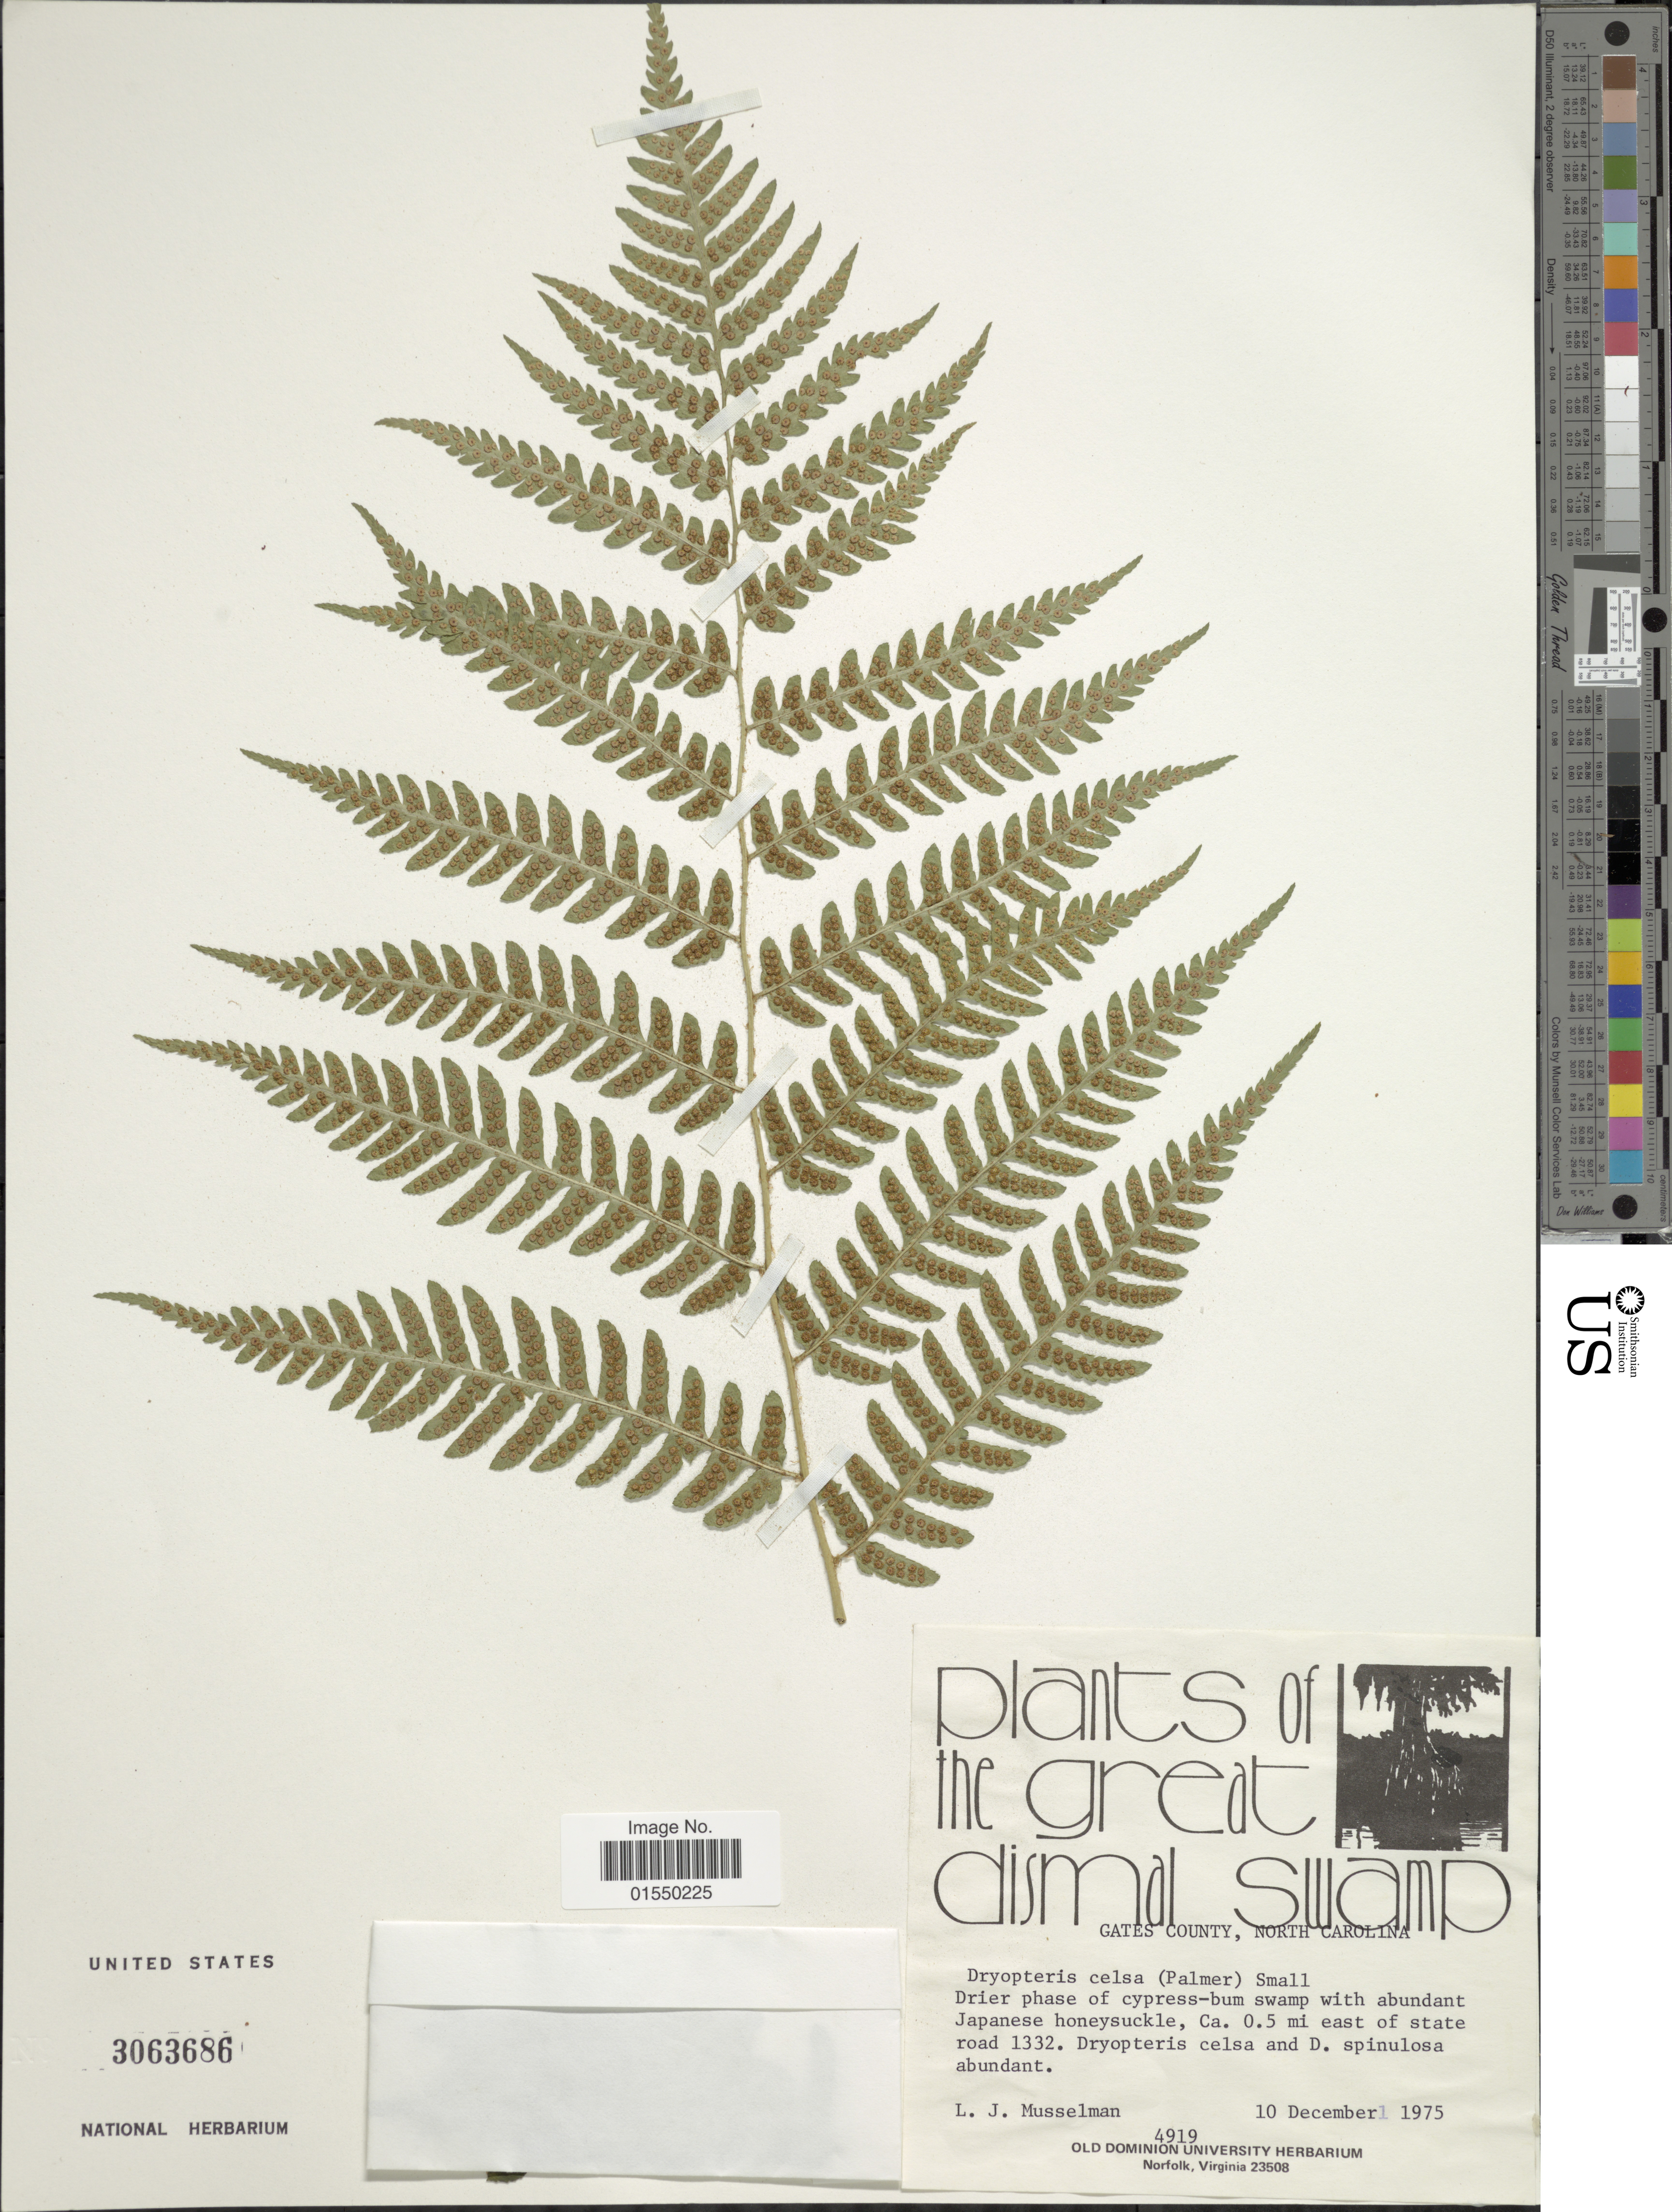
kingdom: Plantae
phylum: Tracheophyta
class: Polypodiopsida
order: Polypodiales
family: Dryopteridaceae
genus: Dryopteris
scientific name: Dryopteris celsa (W. Palmer) Knowlt., W. Palmer & C.L. Pollard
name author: (W. Palmer) Knowlt. et al.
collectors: L. J. Musselman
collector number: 4919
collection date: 1975-12-10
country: United States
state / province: North Carolina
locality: Gates County, Ca. 0.5 mi east of state road 1332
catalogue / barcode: US 3063686